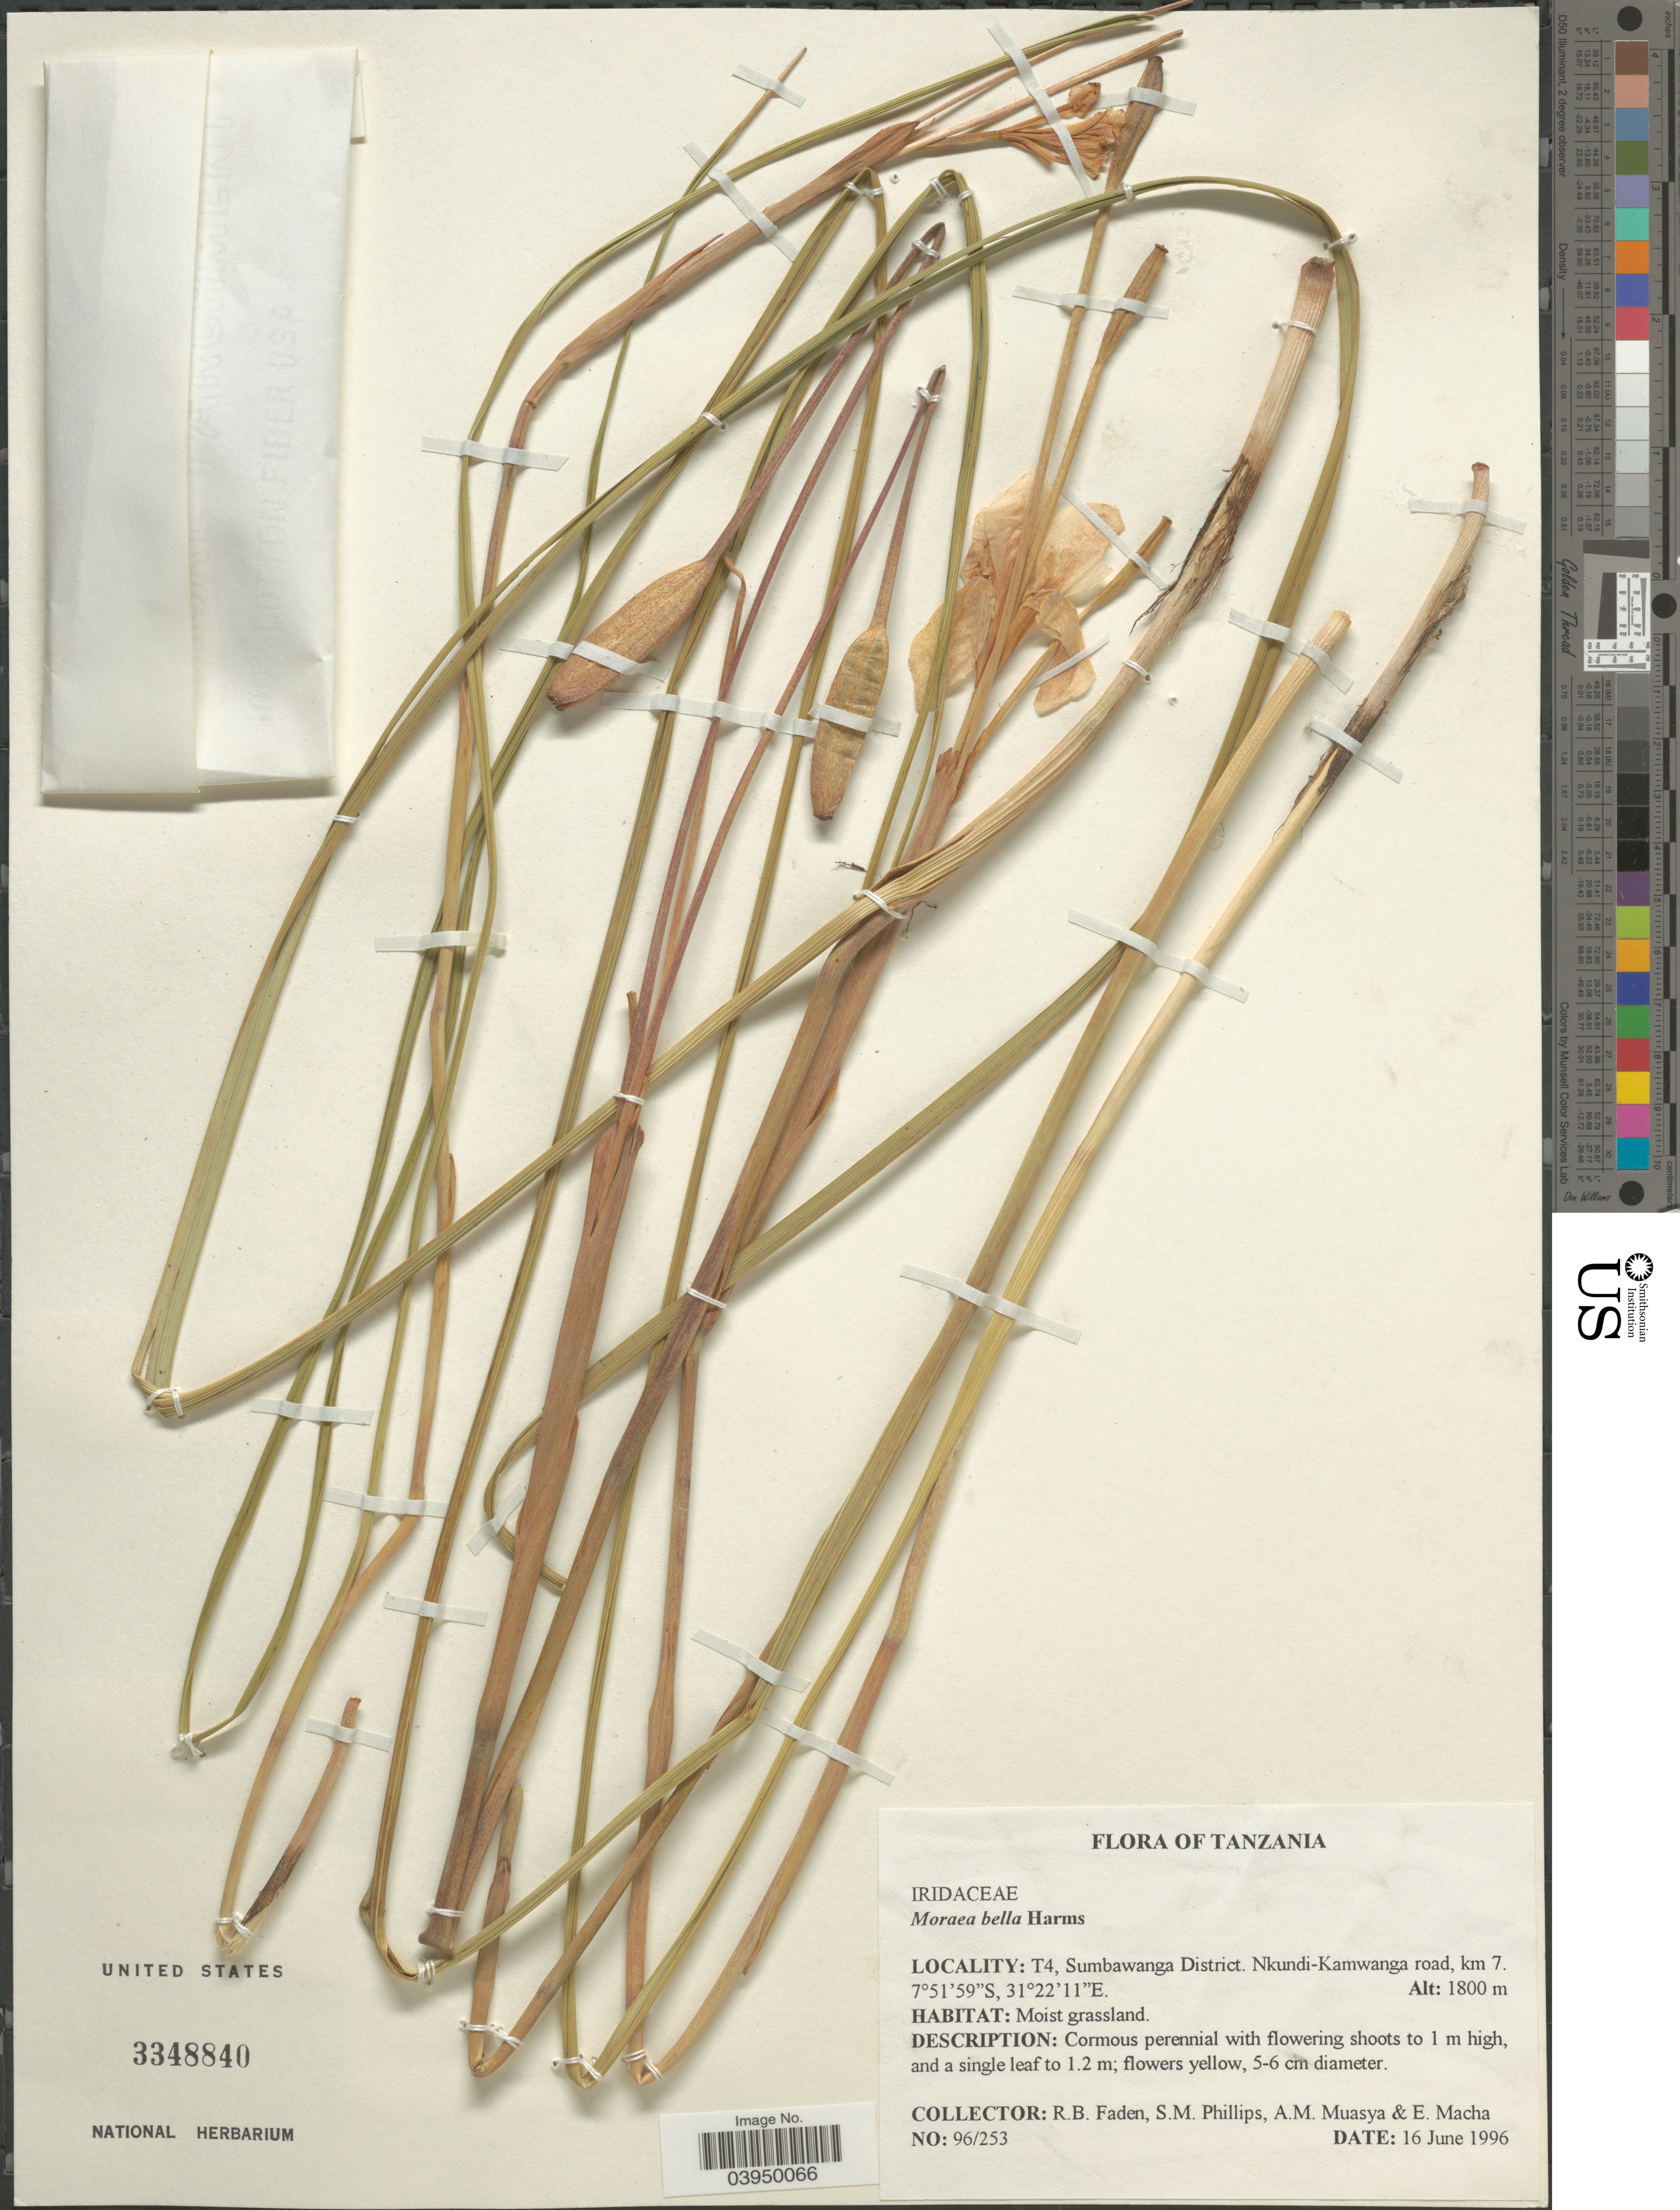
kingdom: Plantae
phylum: Tracheophyta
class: Liliopsida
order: Asparagales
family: Iridaceae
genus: Moraea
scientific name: Moraea bella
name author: Harms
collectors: R. B. Faden, S. M. Phillips, A. Muasya & E. Macha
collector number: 96/253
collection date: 1996-06-16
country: Tanzania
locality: T4, Sumbawanga District. Nkundi-Kamwanga road, km 7.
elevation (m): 1800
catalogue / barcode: US 3348840